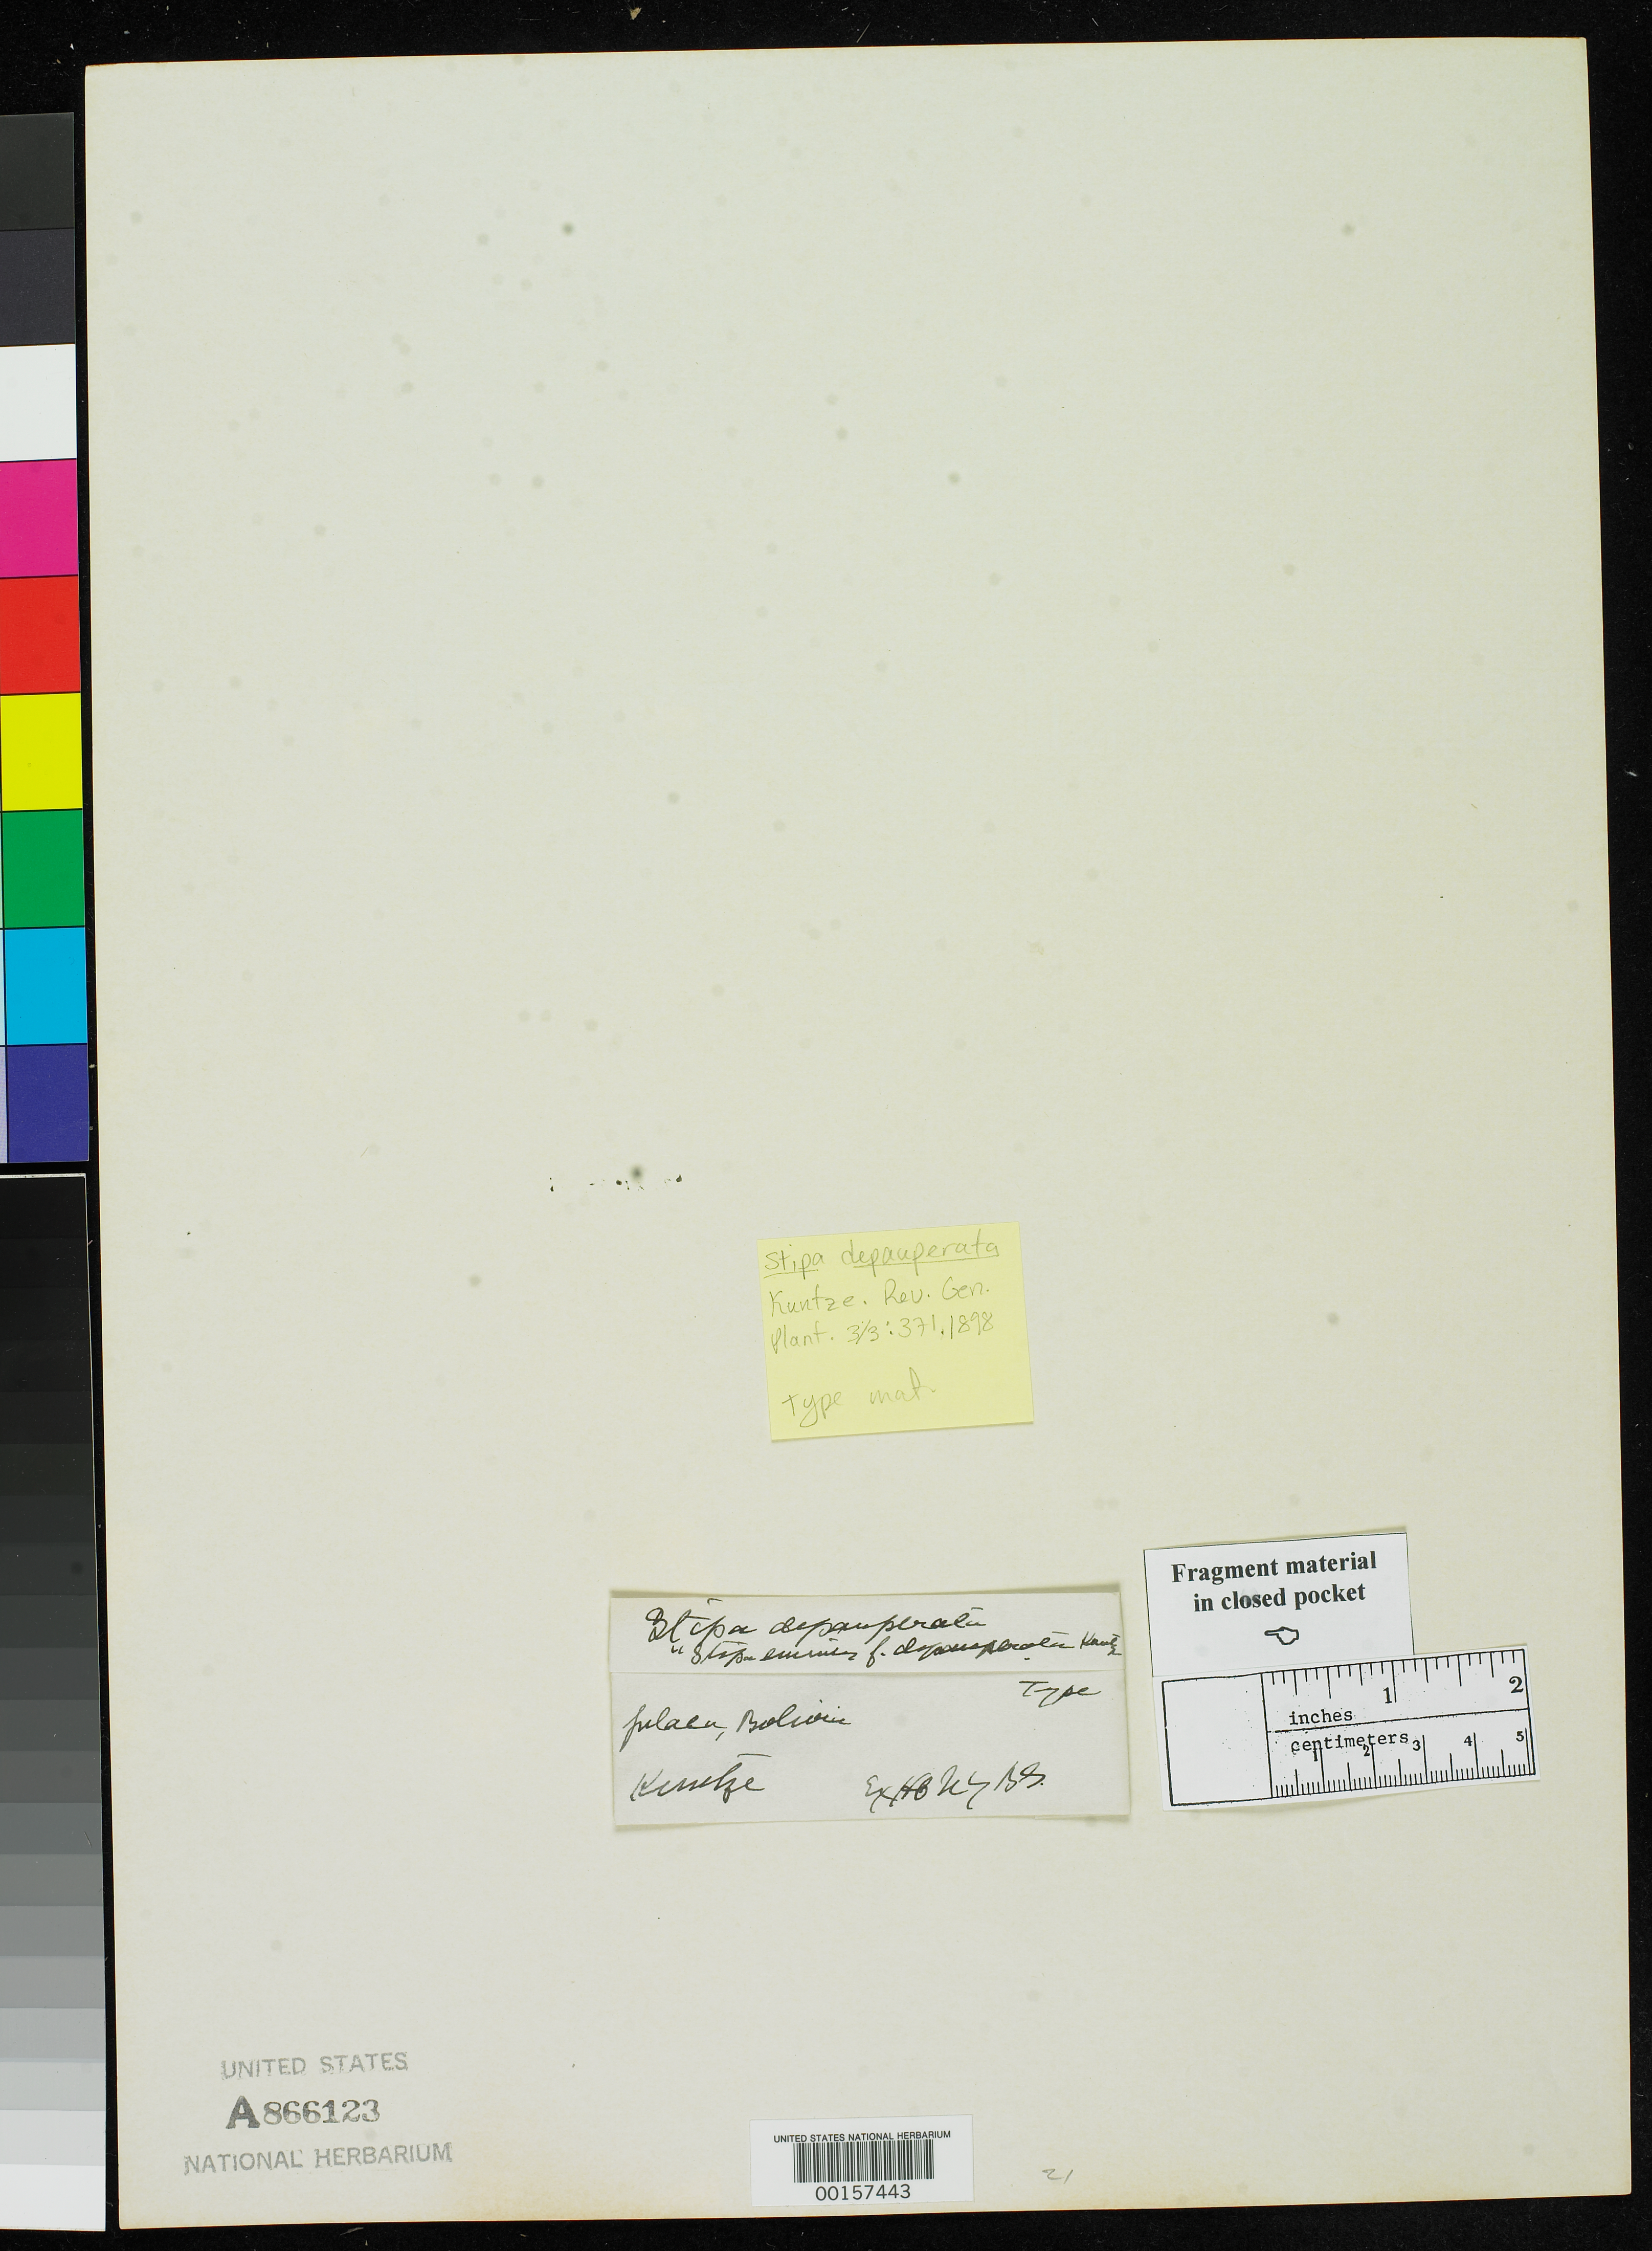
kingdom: Plantae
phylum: Tracheophyta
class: Liliopsida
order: Poales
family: Poaceae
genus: Stipa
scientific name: Stipa depauperata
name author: Kuntze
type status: Type Fragment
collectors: C.E.O. Kuntze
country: Bolivia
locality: Pelaca.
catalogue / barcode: US 866123A